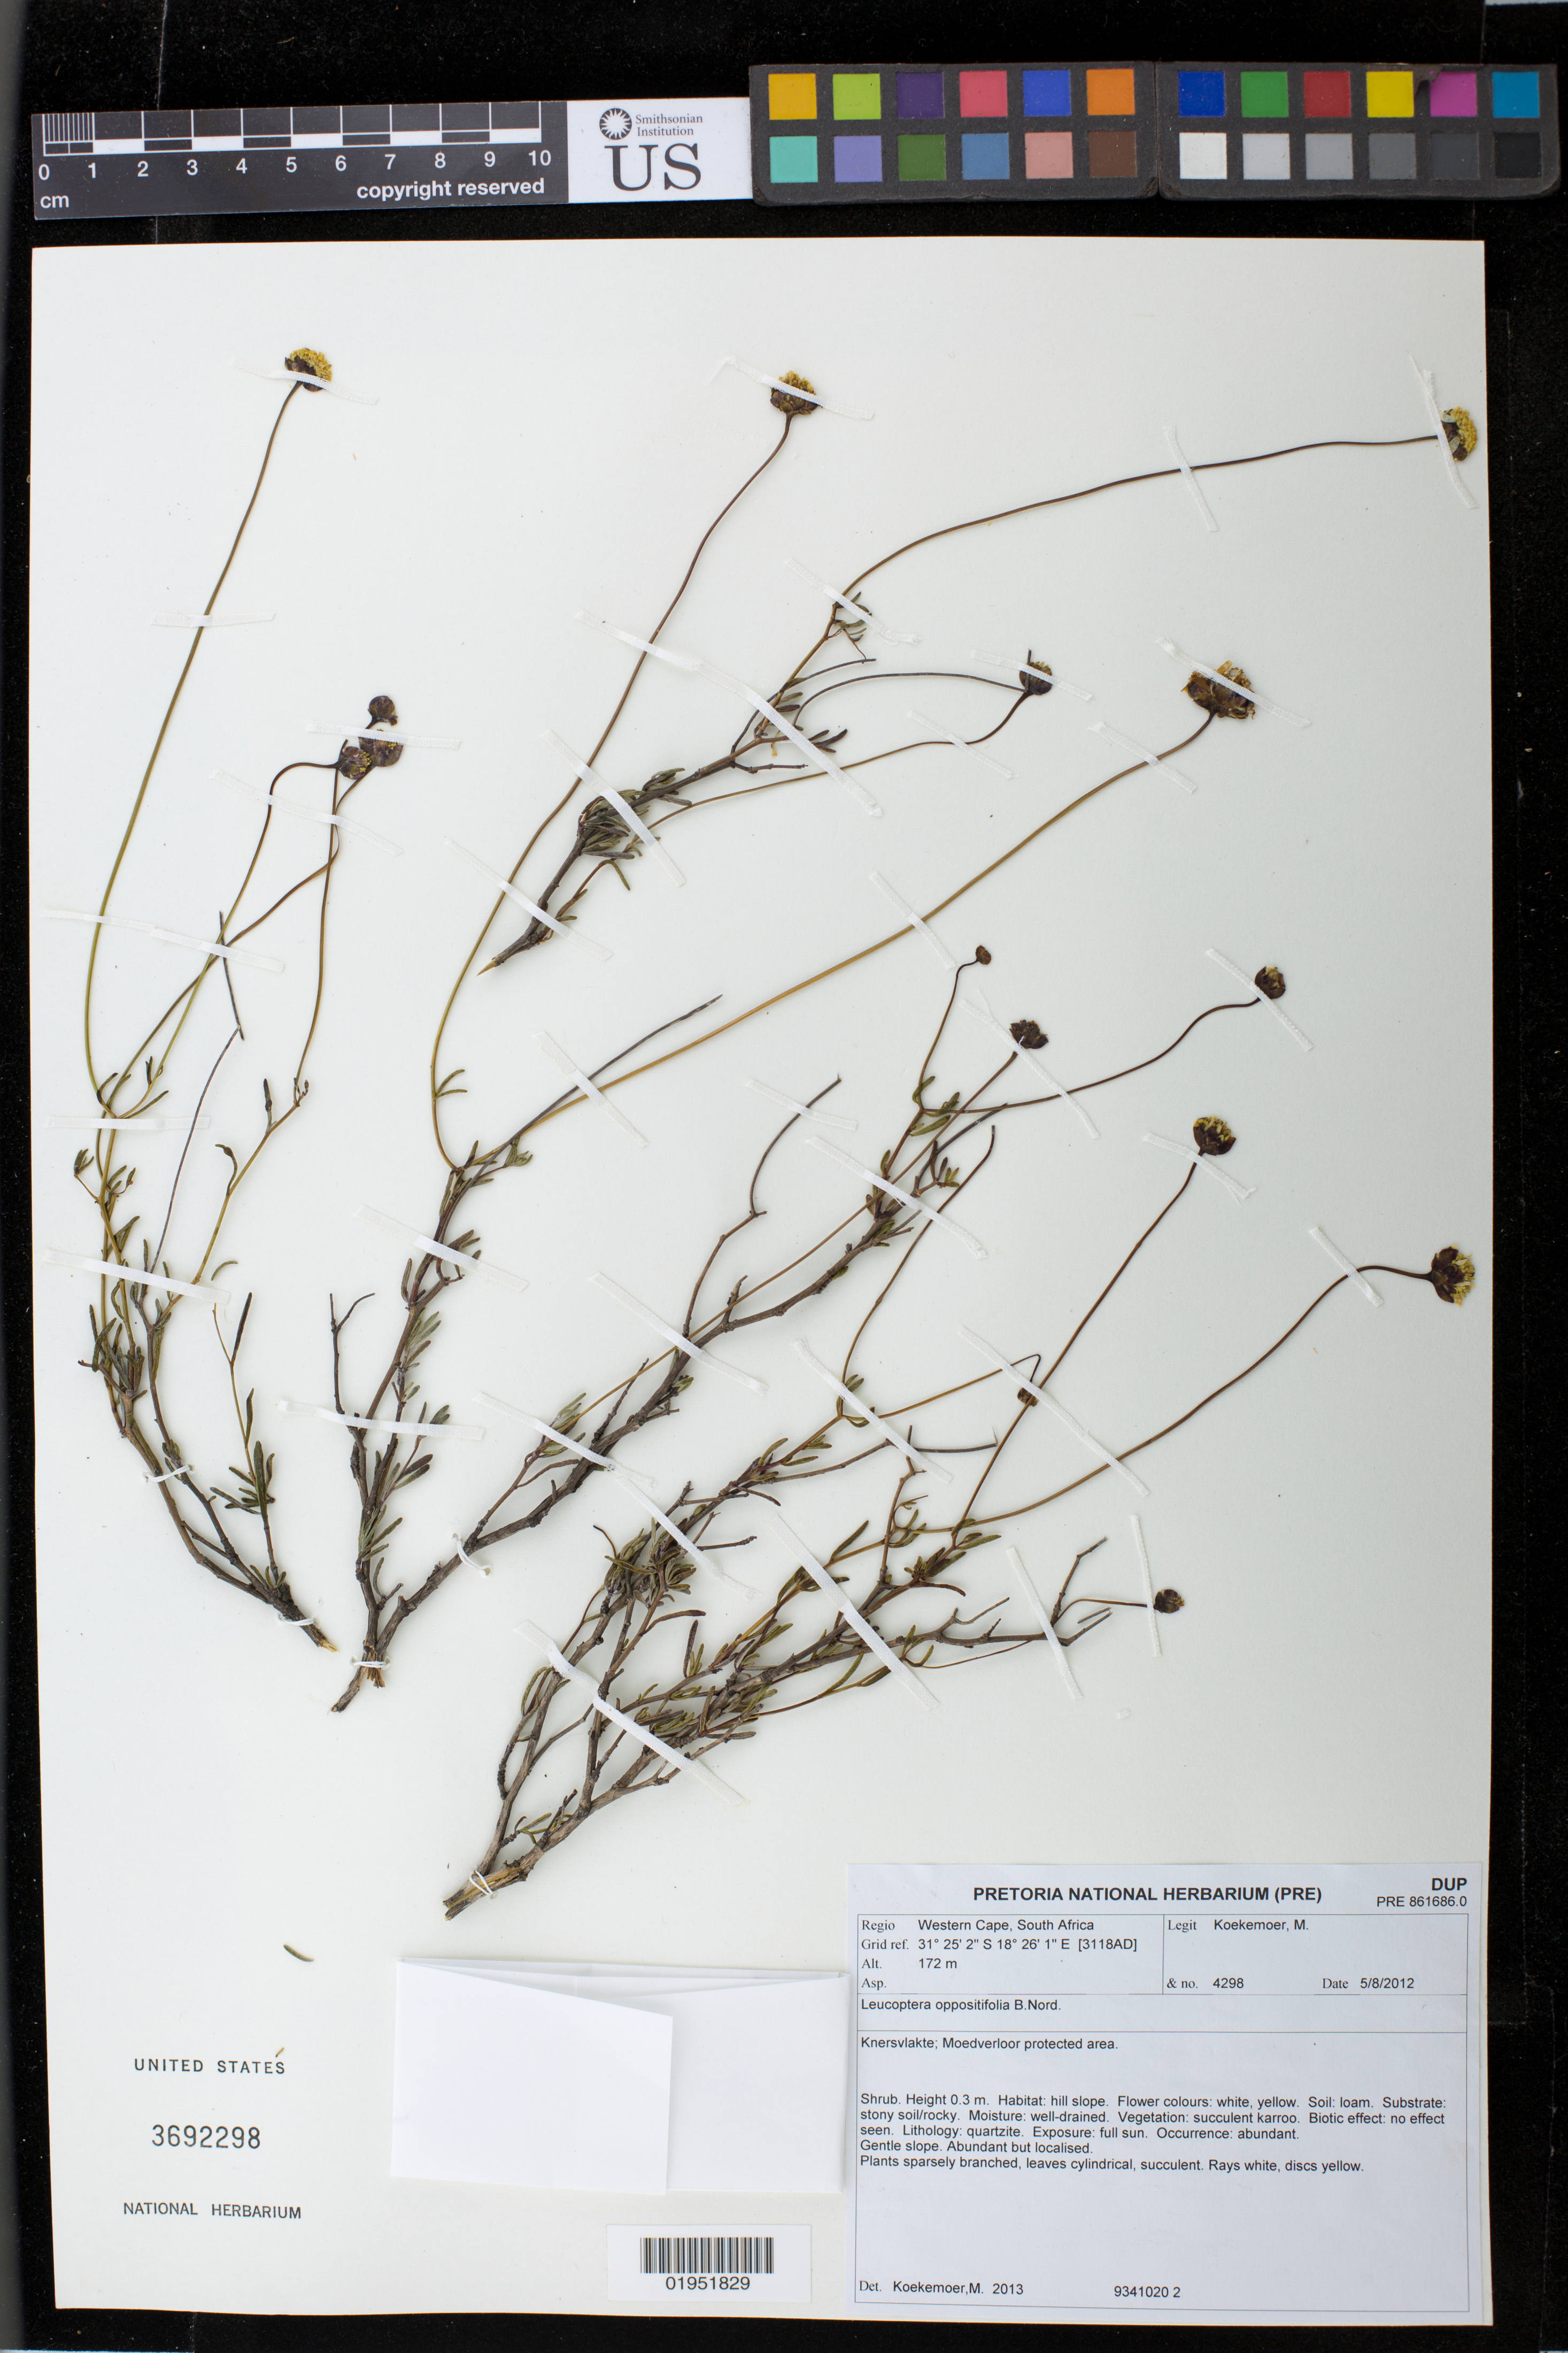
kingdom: Plantae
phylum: Tracheophyta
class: Magnoliopsida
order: Asterales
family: Asteraceae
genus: Leucoptera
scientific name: Leucoptera oppositifolia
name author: B. Nord.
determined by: Koekemoer, M.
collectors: M. Koekemoer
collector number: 4298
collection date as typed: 5 Aug 2012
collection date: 2012-08-05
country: South Africa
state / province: Western Cape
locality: Knersvlakte; Moedverloor protected area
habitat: Stony sandy soil; full sun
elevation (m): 172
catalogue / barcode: US 3692298